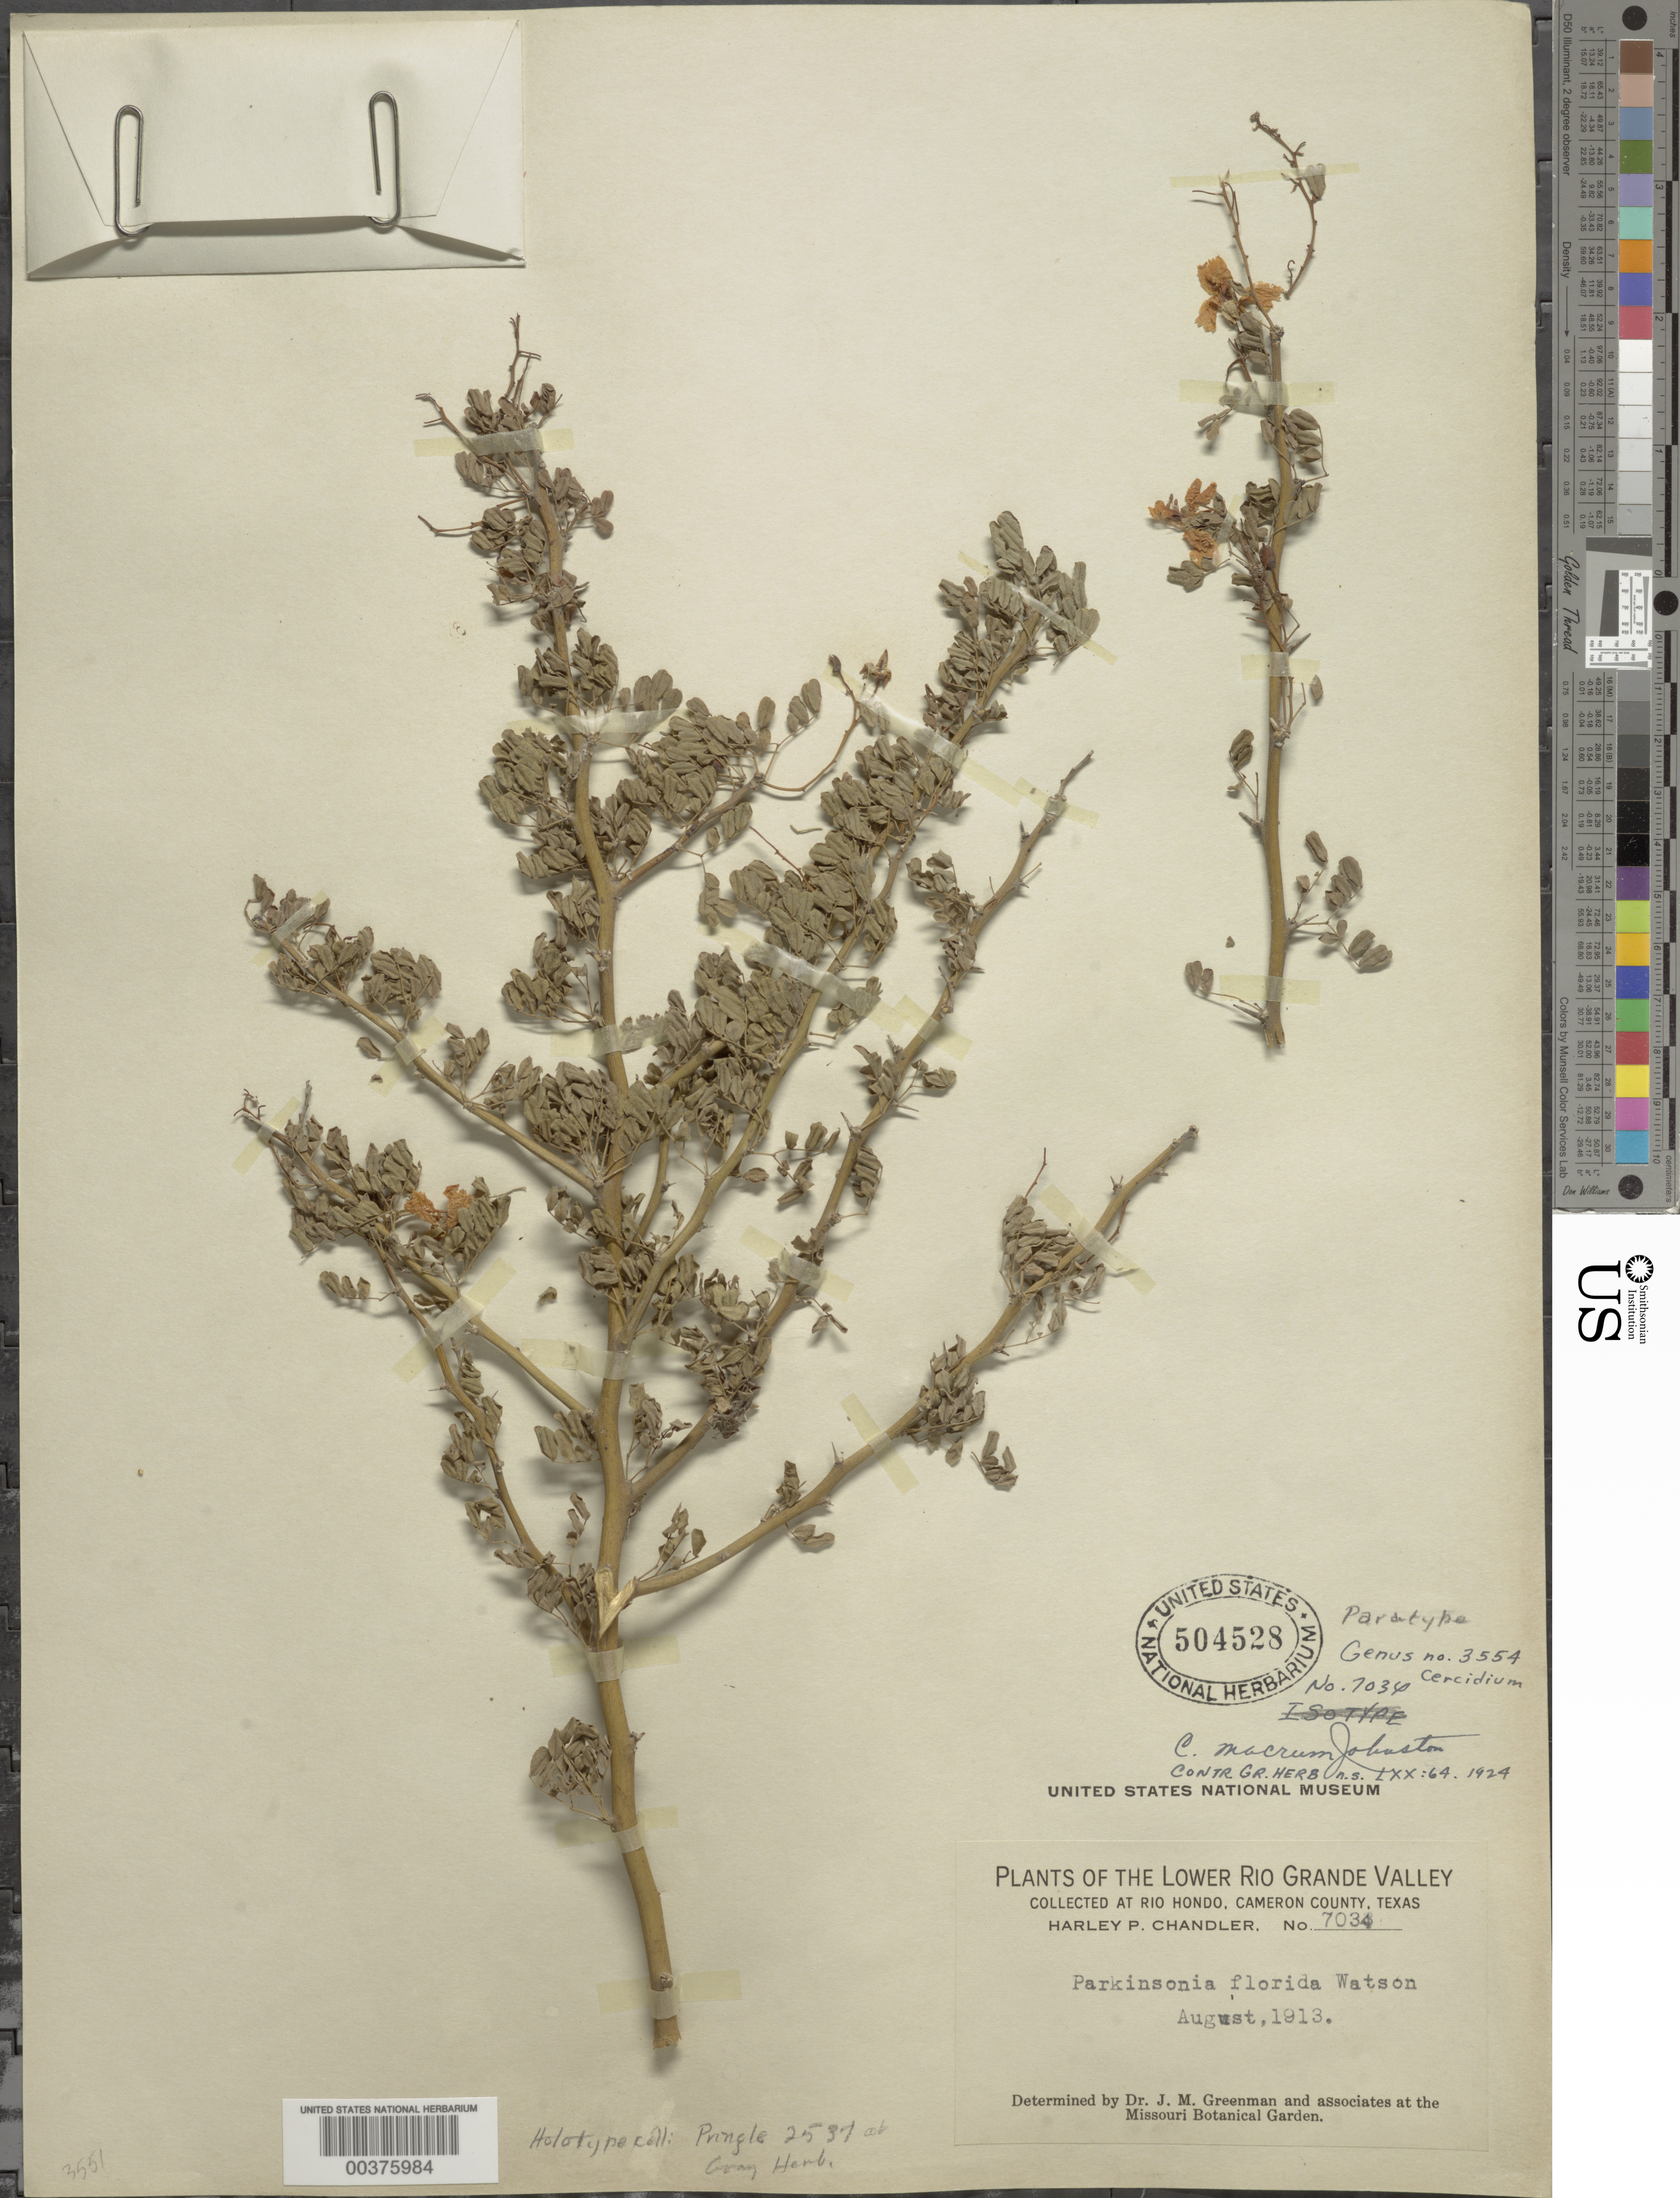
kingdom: Plantae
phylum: Tracheophyta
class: Magnoliopsida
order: Fabales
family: Fabaceae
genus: Parkinsonia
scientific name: Parkinsonia texana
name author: (A. Gray) S. Watson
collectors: H. Chandler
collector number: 7034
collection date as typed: Aug 1913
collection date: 1913-08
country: United States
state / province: Texas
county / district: Cameron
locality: Rio hondo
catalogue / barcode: US 504528